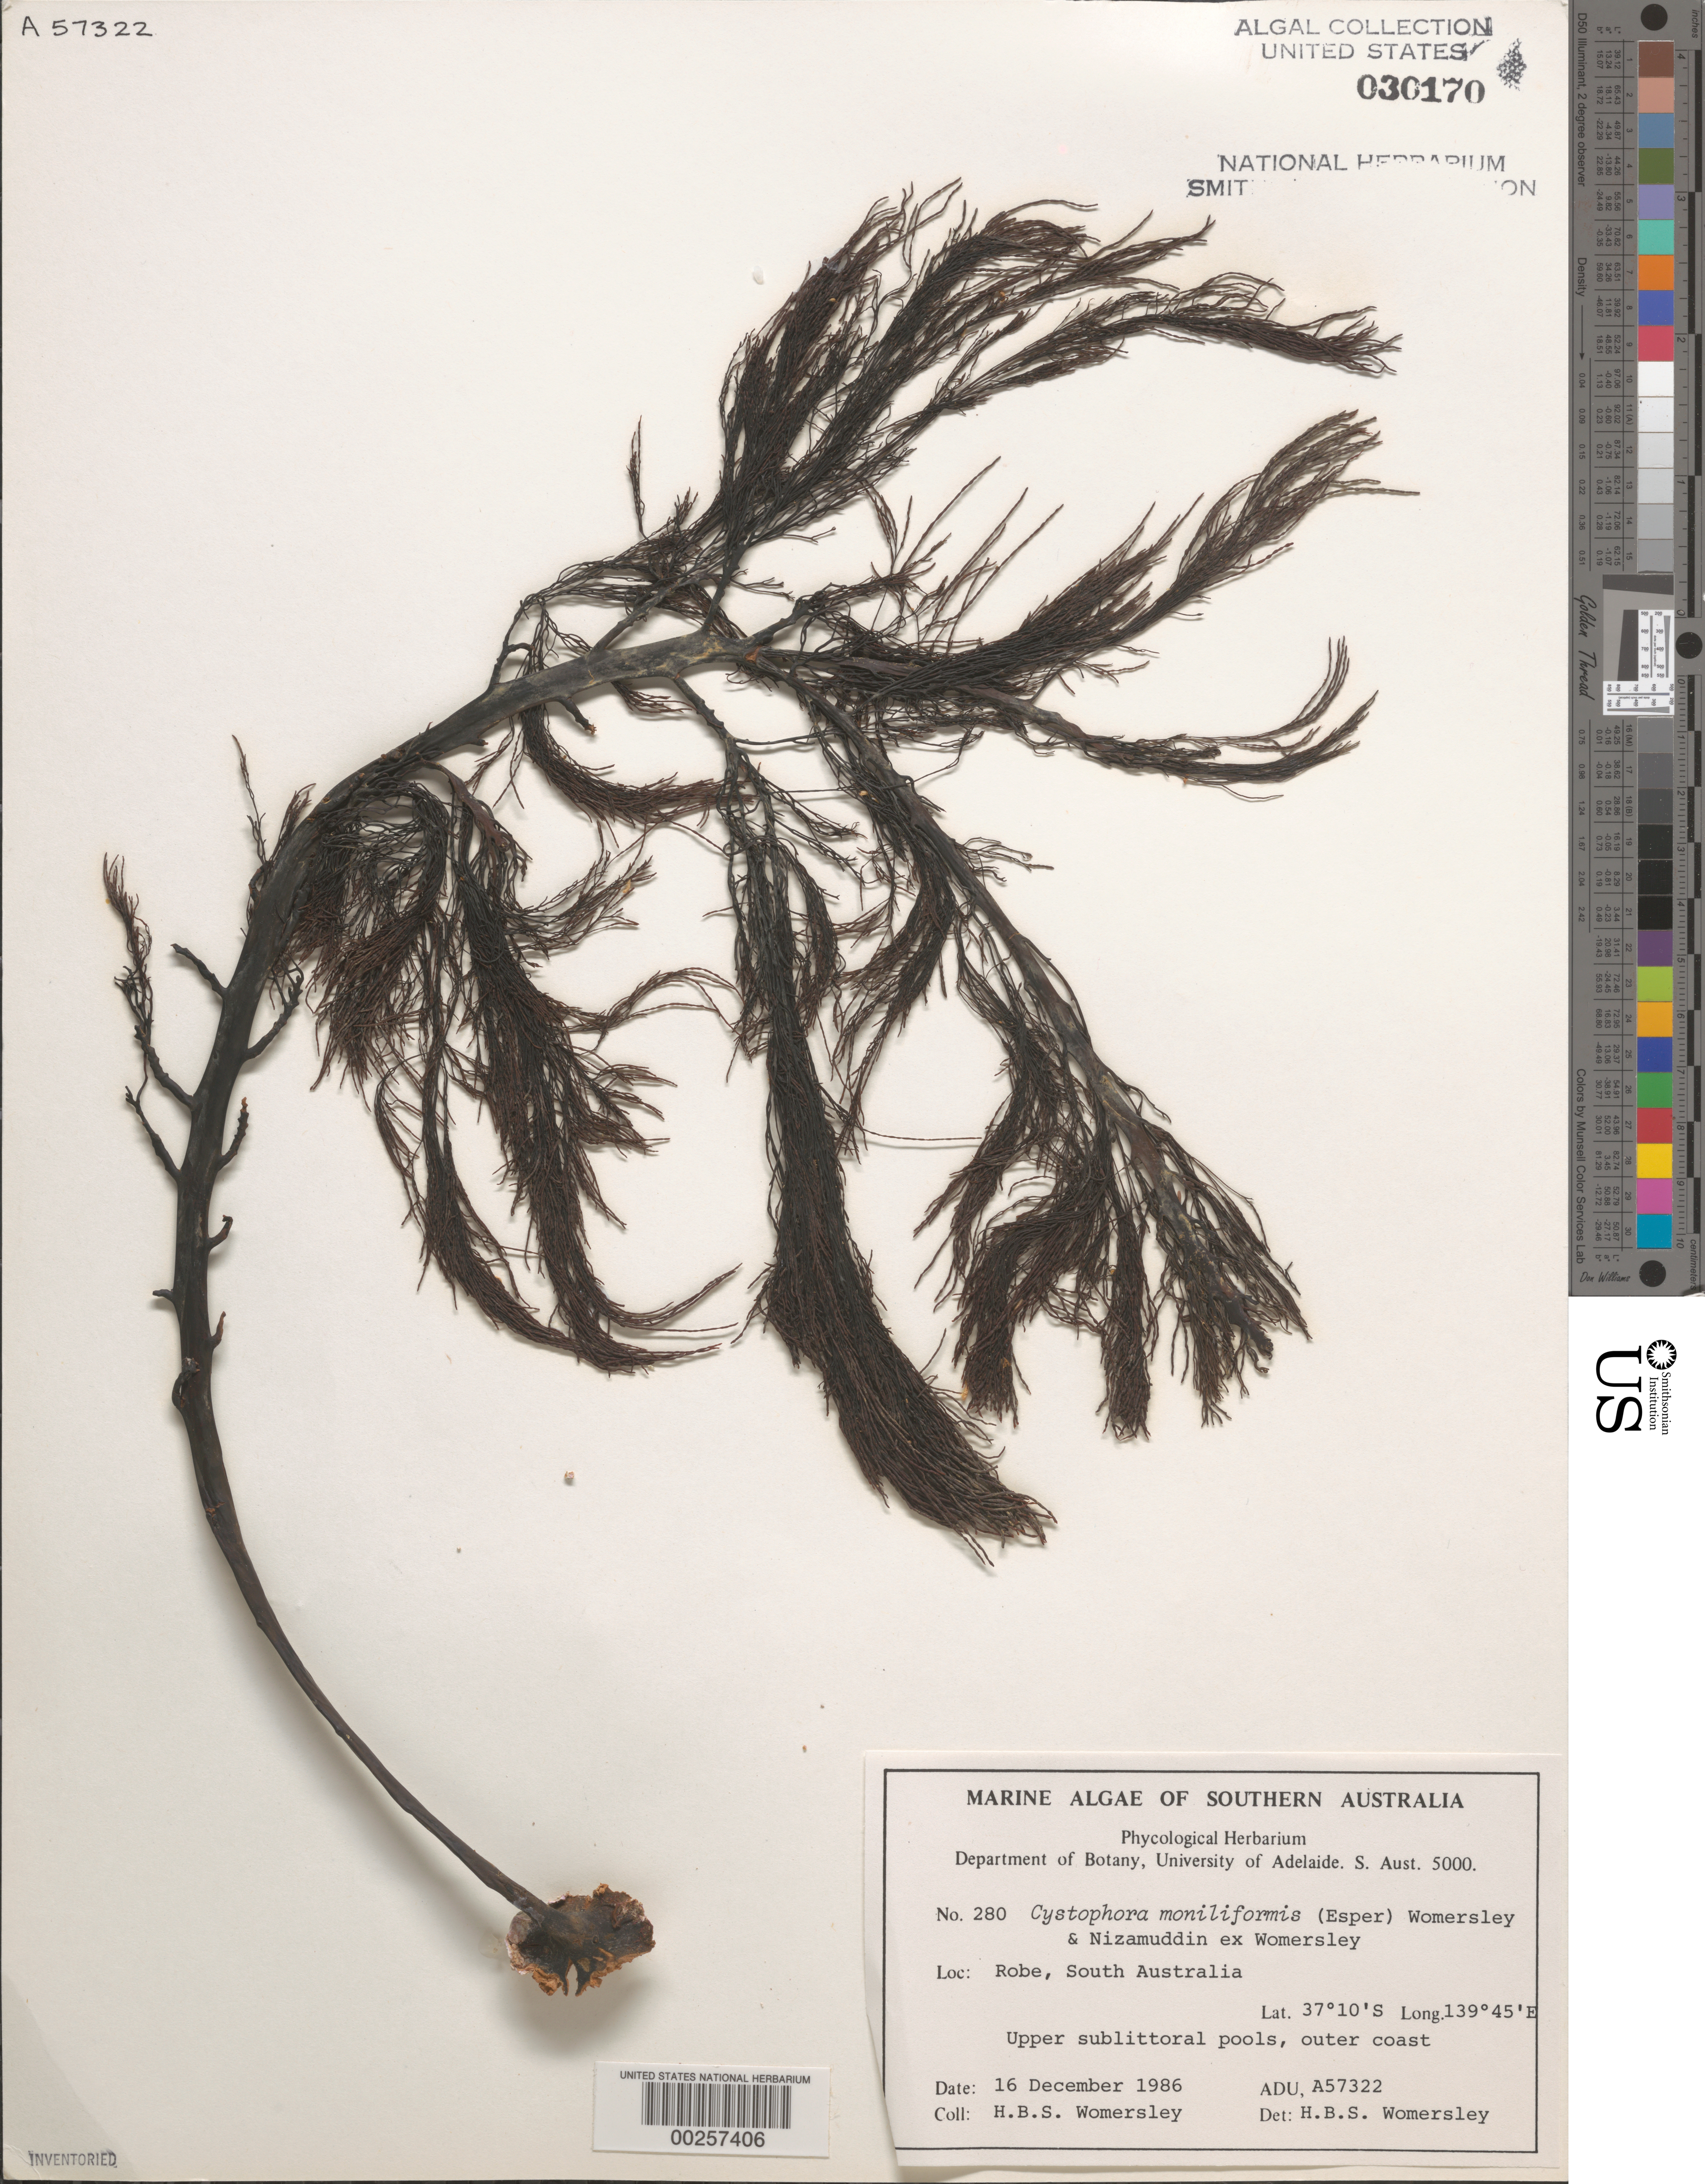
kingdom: Chromista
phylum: Ochrophyta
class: Phaeophyceae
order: Fucales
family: Sargassaceae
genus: Cystophora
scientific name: Cystophora moniliformis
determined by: Womersley, H. B. S.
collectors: H. B. S. Womersley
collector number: ADU A57322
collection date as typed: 16 Dec 1986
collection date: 1986-12-16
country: Australia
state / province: South Australia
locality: Robe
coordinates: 37 10' S, 139 45' E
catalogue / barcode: US 30170